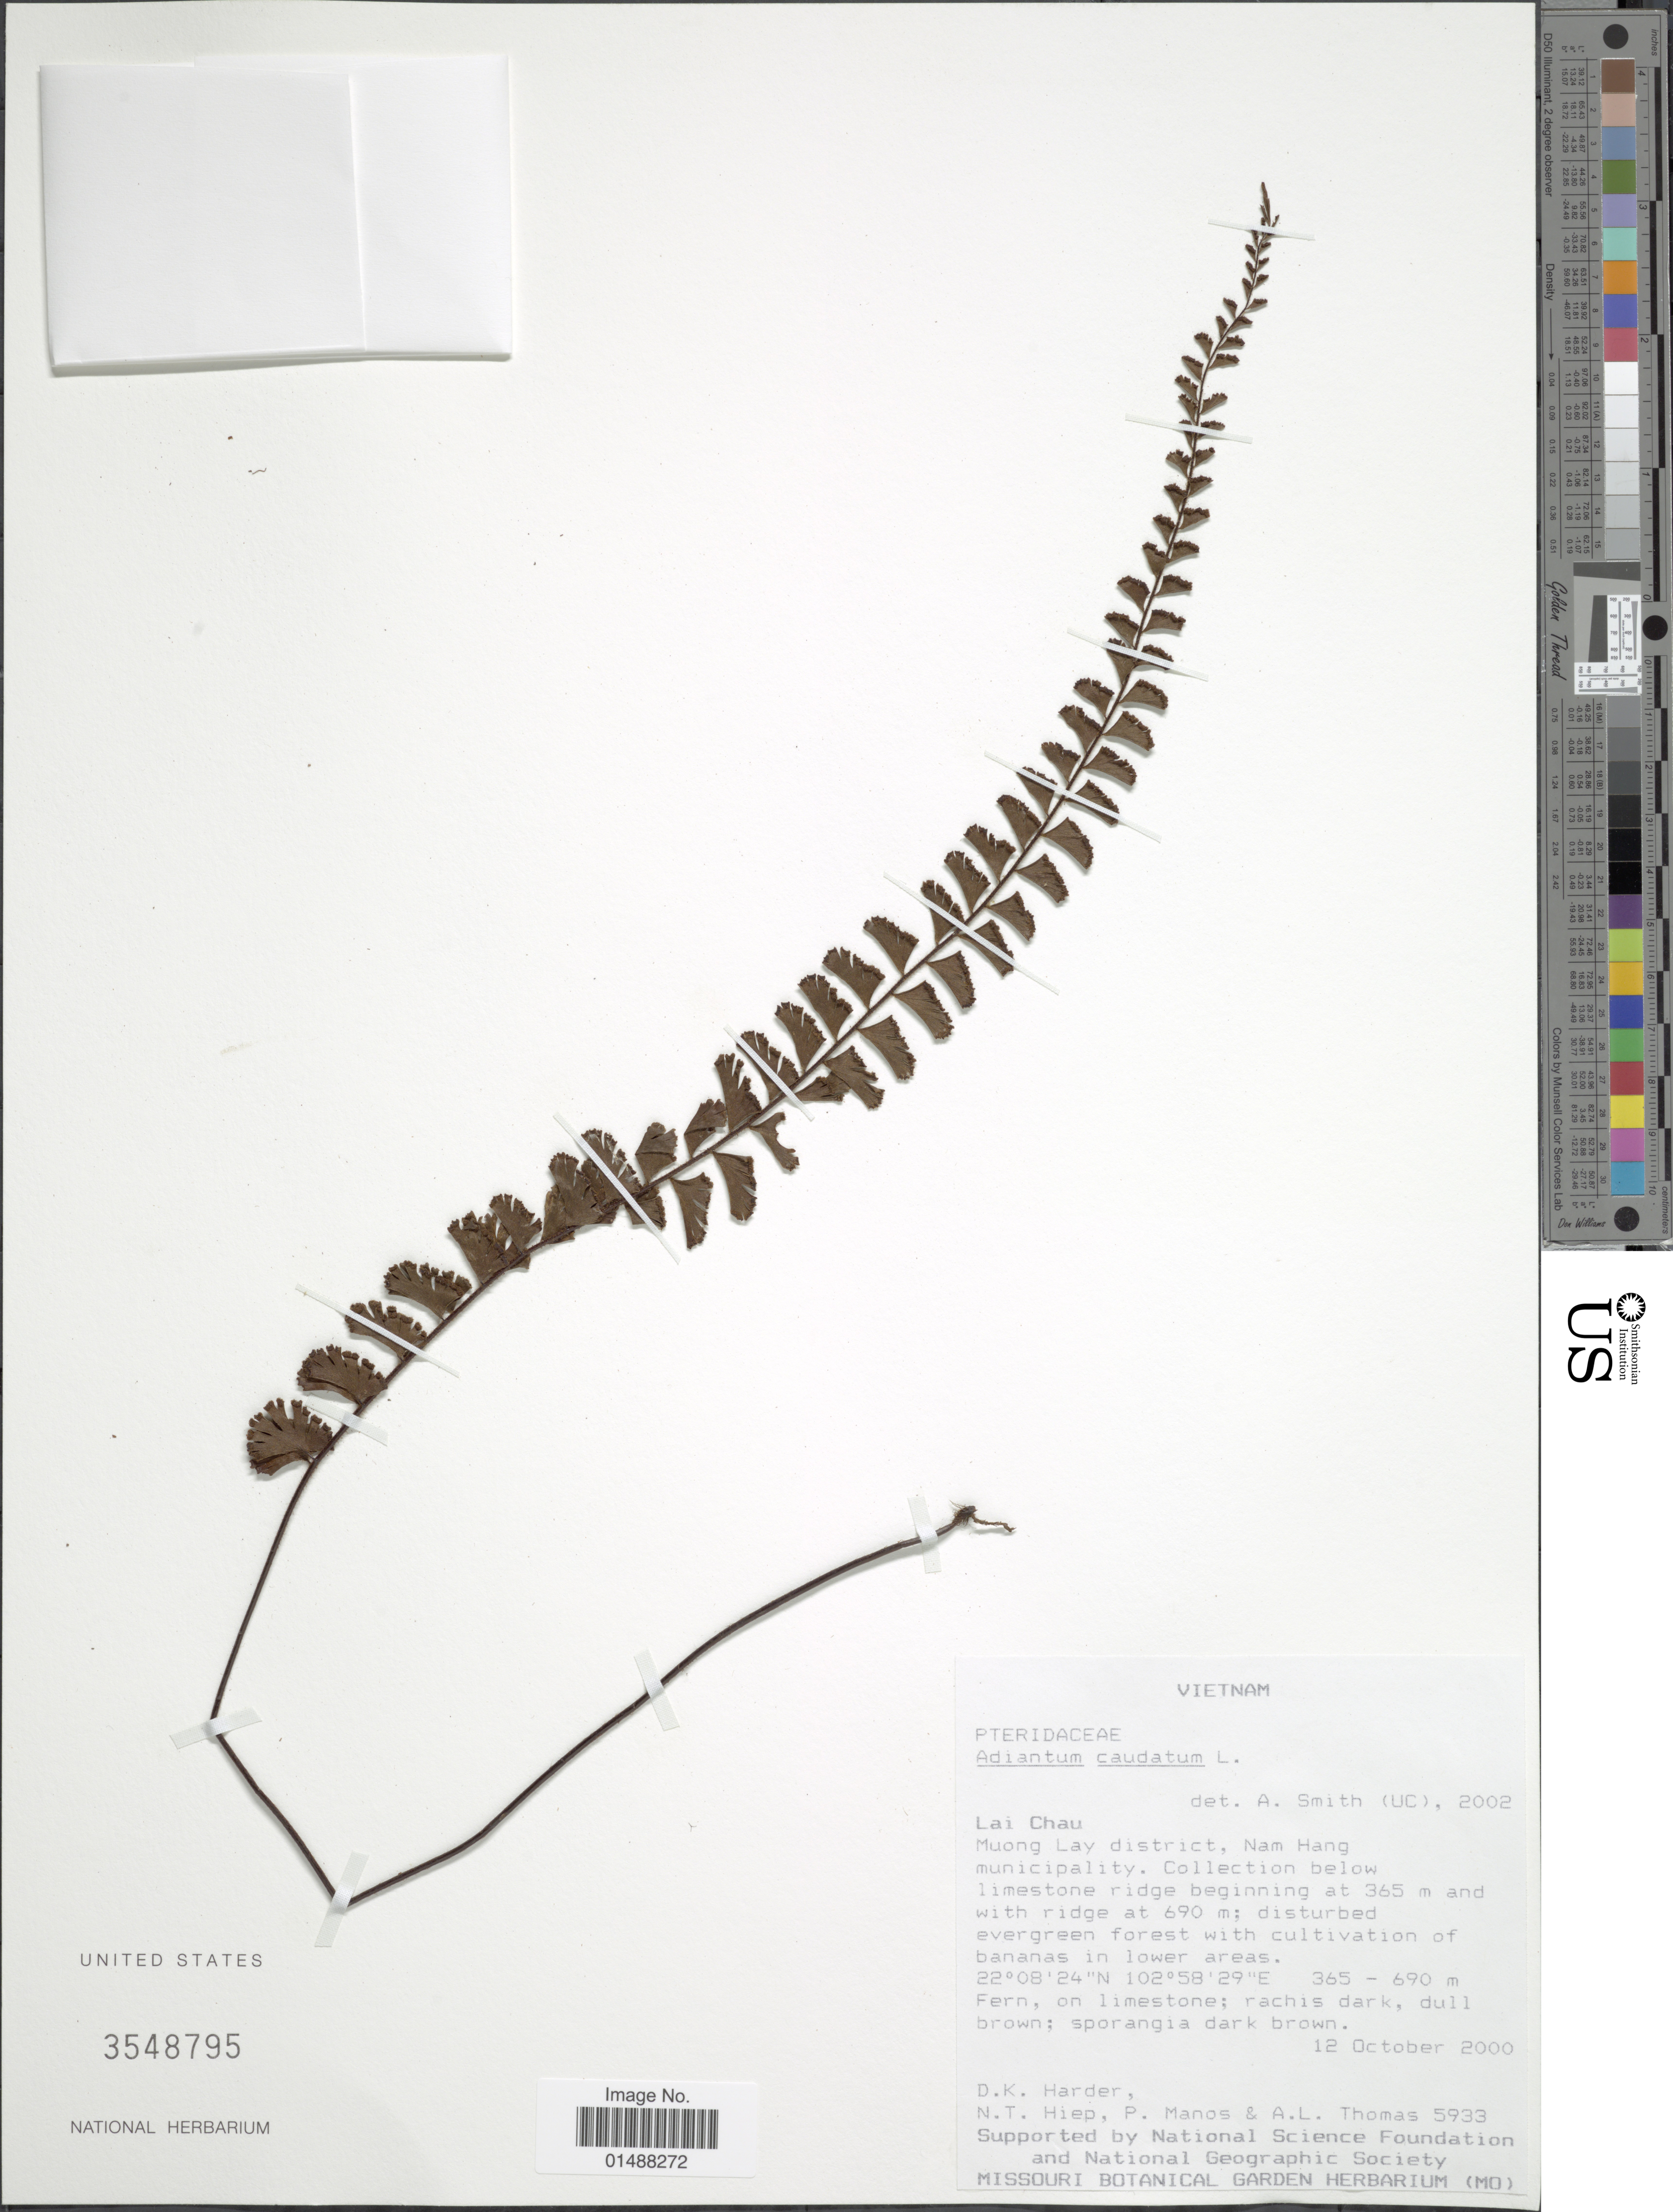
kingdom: Plantae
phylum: Tracheophyta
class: Polypodiopsida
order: Polypodiales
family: Pteridaceae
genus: Adiantum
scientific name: Adiantum caudatum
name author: L.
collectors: D. Harder, N. T. Hiep, P. Manos & A. Thomas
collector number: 5933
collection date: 2000-10-12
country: Vietnam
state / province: Lai Chau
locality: Lai Chau, Muong lay district, Nam Hang municipality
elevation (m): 365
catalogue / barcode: US 3548795